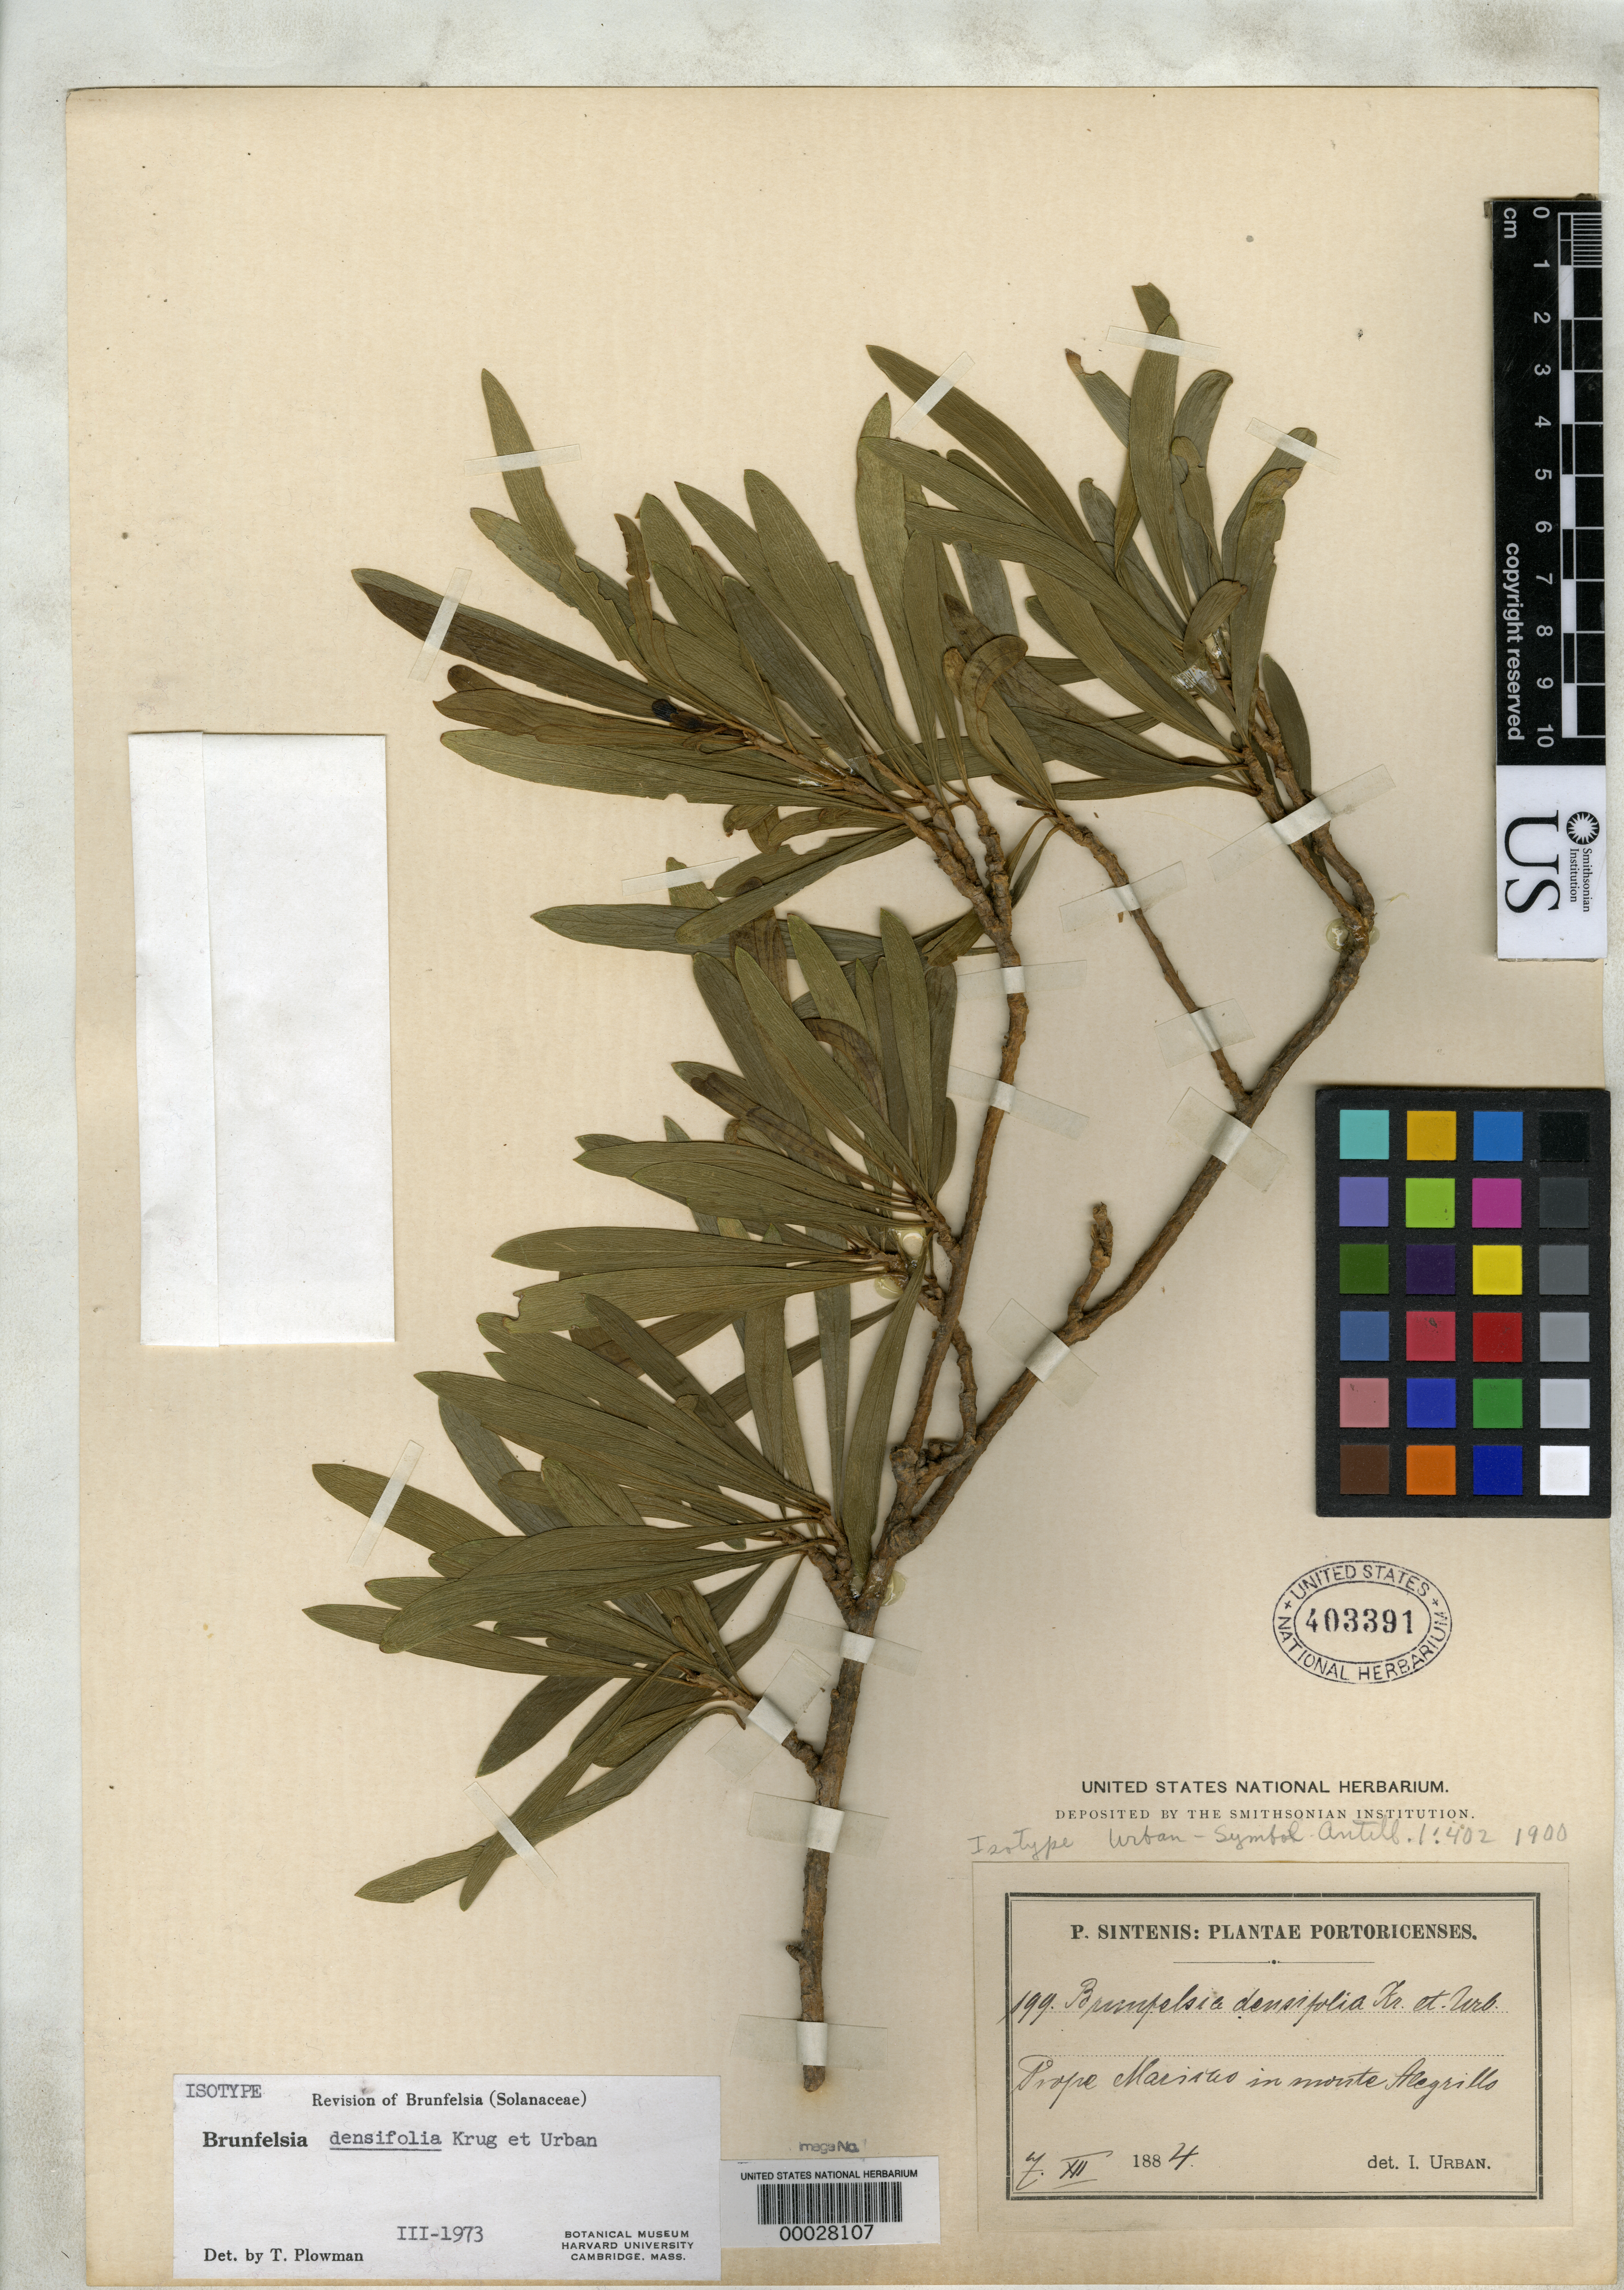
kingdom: Plantae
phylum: Tracheophyta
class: Magnoliopsida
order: Solanales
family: Solanaceae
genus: Brunfelsia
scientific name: Brunfelsia densifolia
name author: Krug & Urb.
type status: Isotype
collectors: P. Sintenis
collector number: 199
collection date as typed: Dec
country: Puerto Rico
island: Greater Antilles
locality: Alegrillo (mount), Maricao.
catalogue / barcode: US 403391